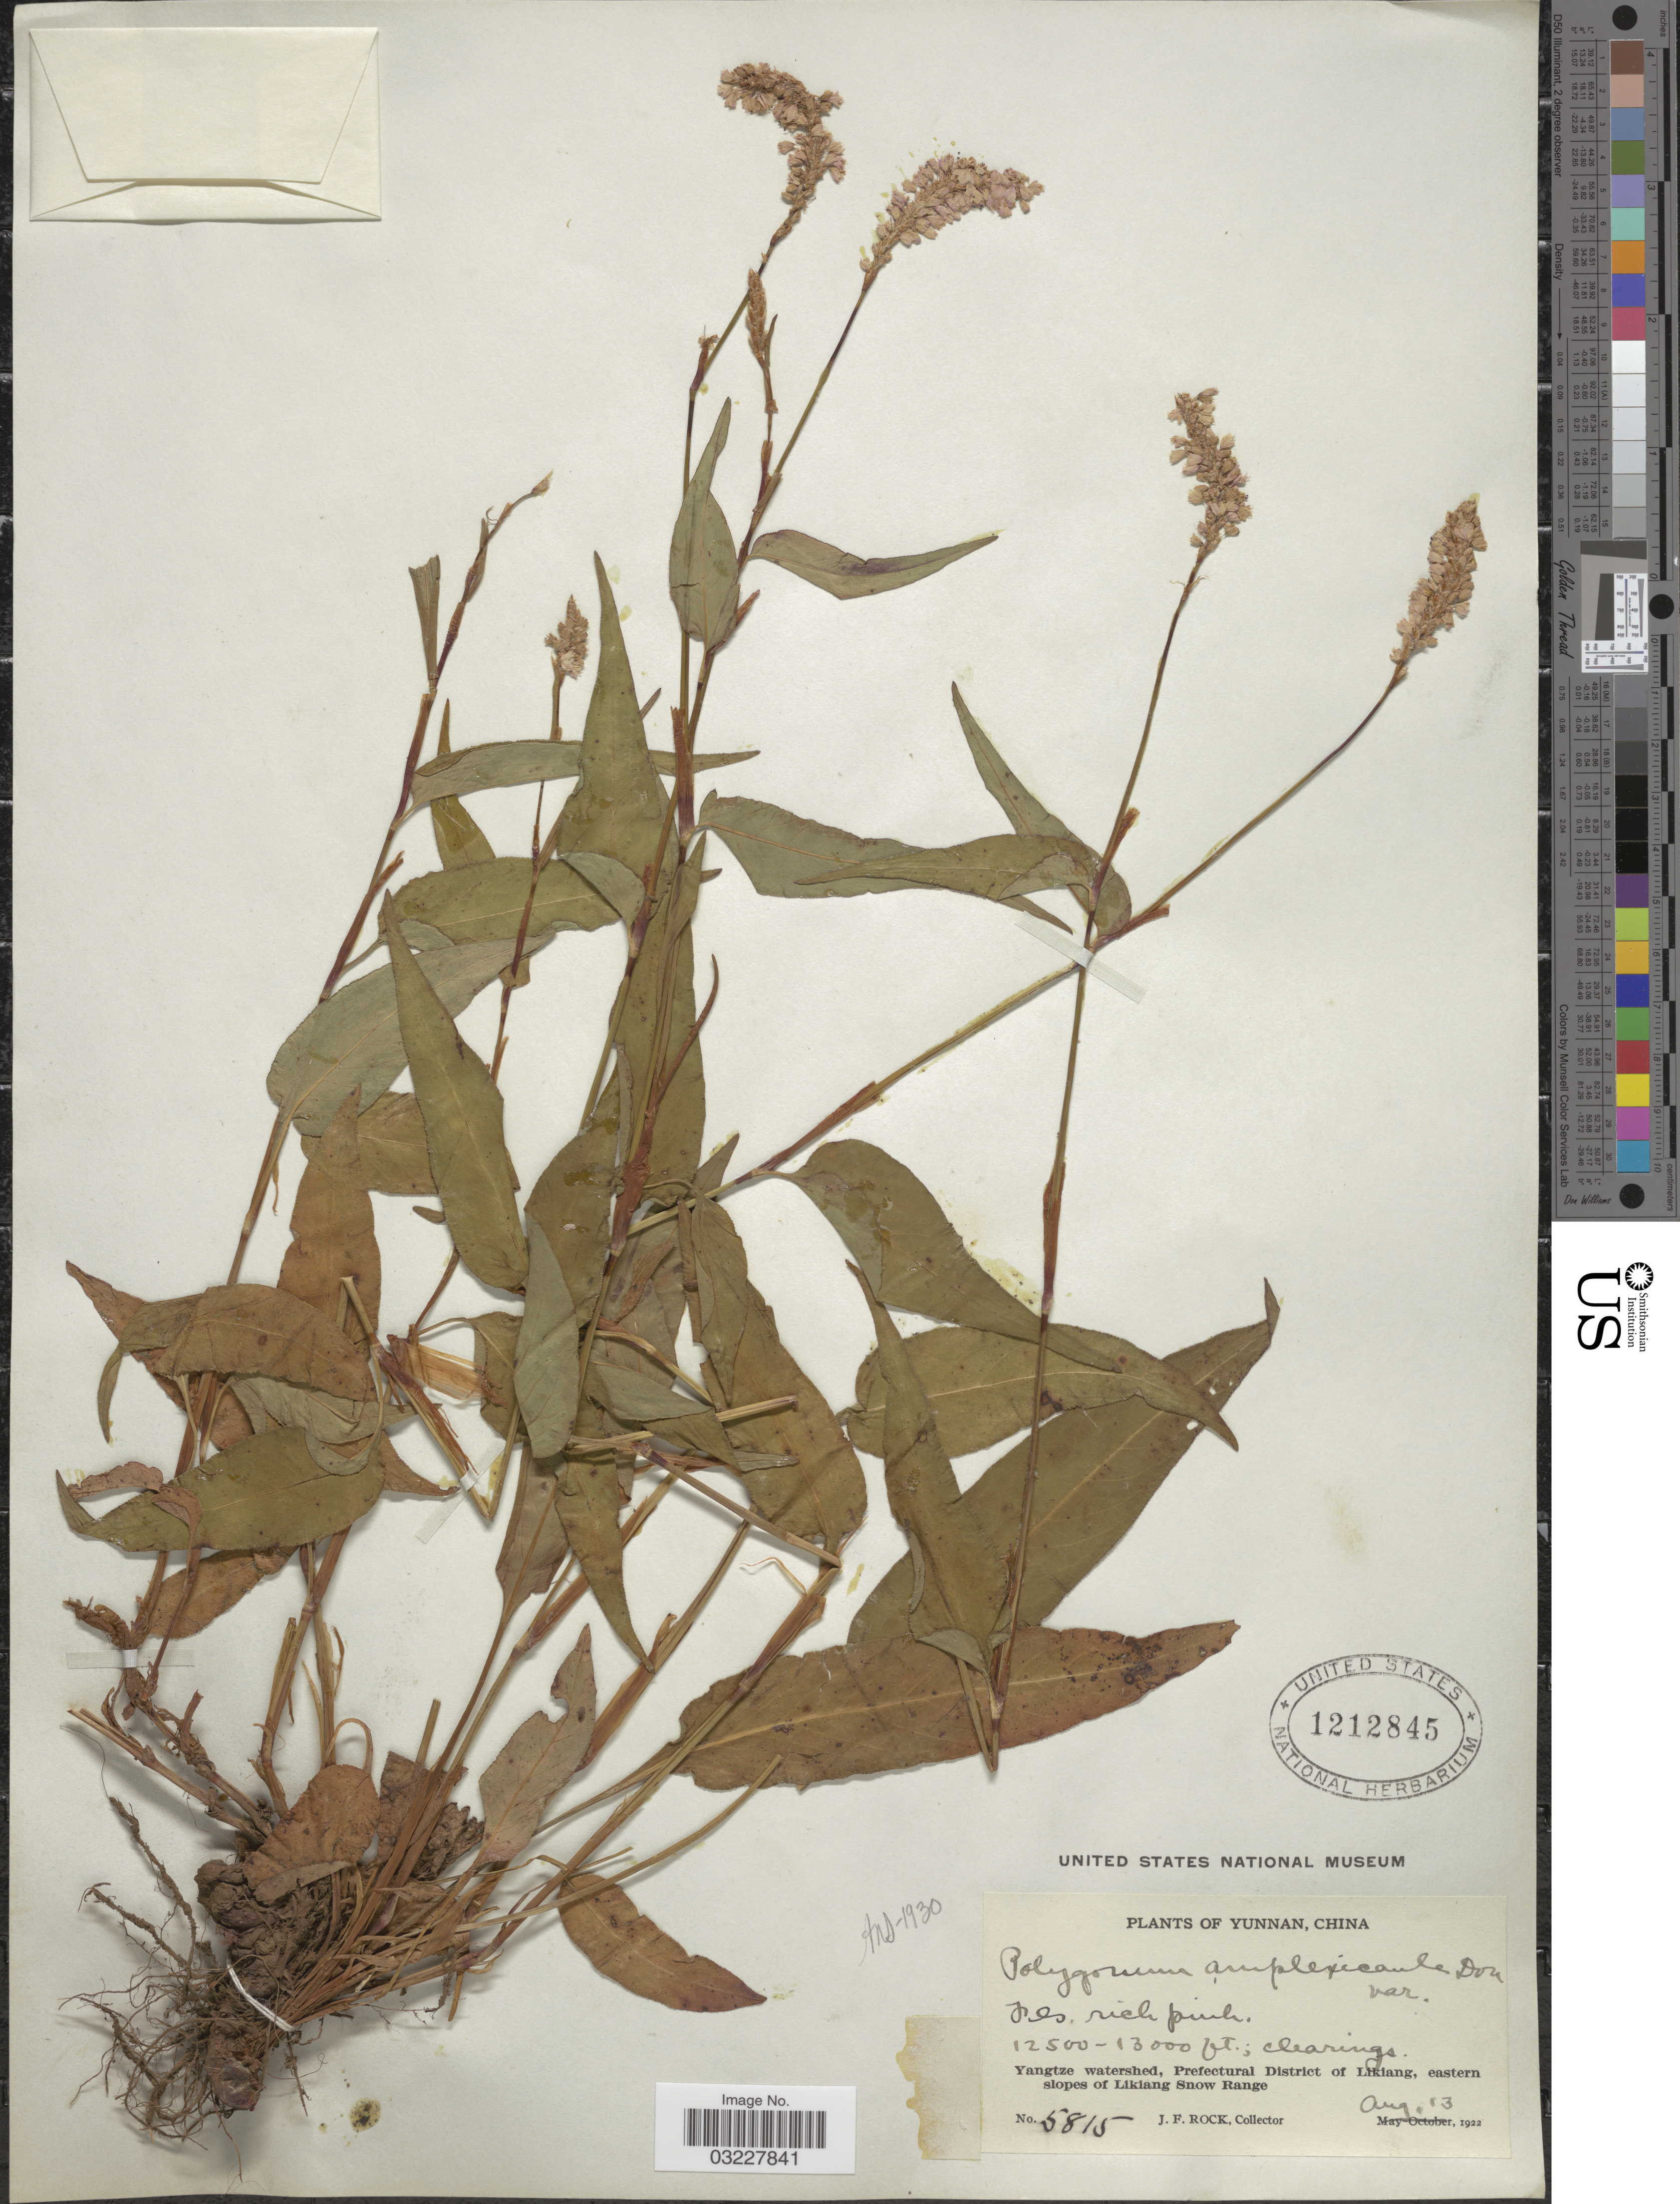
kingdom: Plantae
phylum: Tracheophyta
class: Magnoliopsida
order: Caryophyllales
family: Polygonaceae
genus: Bistorta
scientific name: Bistorta amplexicaulis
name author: (D. Don) Greene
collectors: J. Rock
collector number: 5815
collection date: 1922-08-13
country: China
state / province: Yunnan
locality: Yangtze watershed, Prefectural District of Likiang, eastern slopes of Likiang Snow Range.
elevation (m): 3810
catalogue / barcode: US 1212845